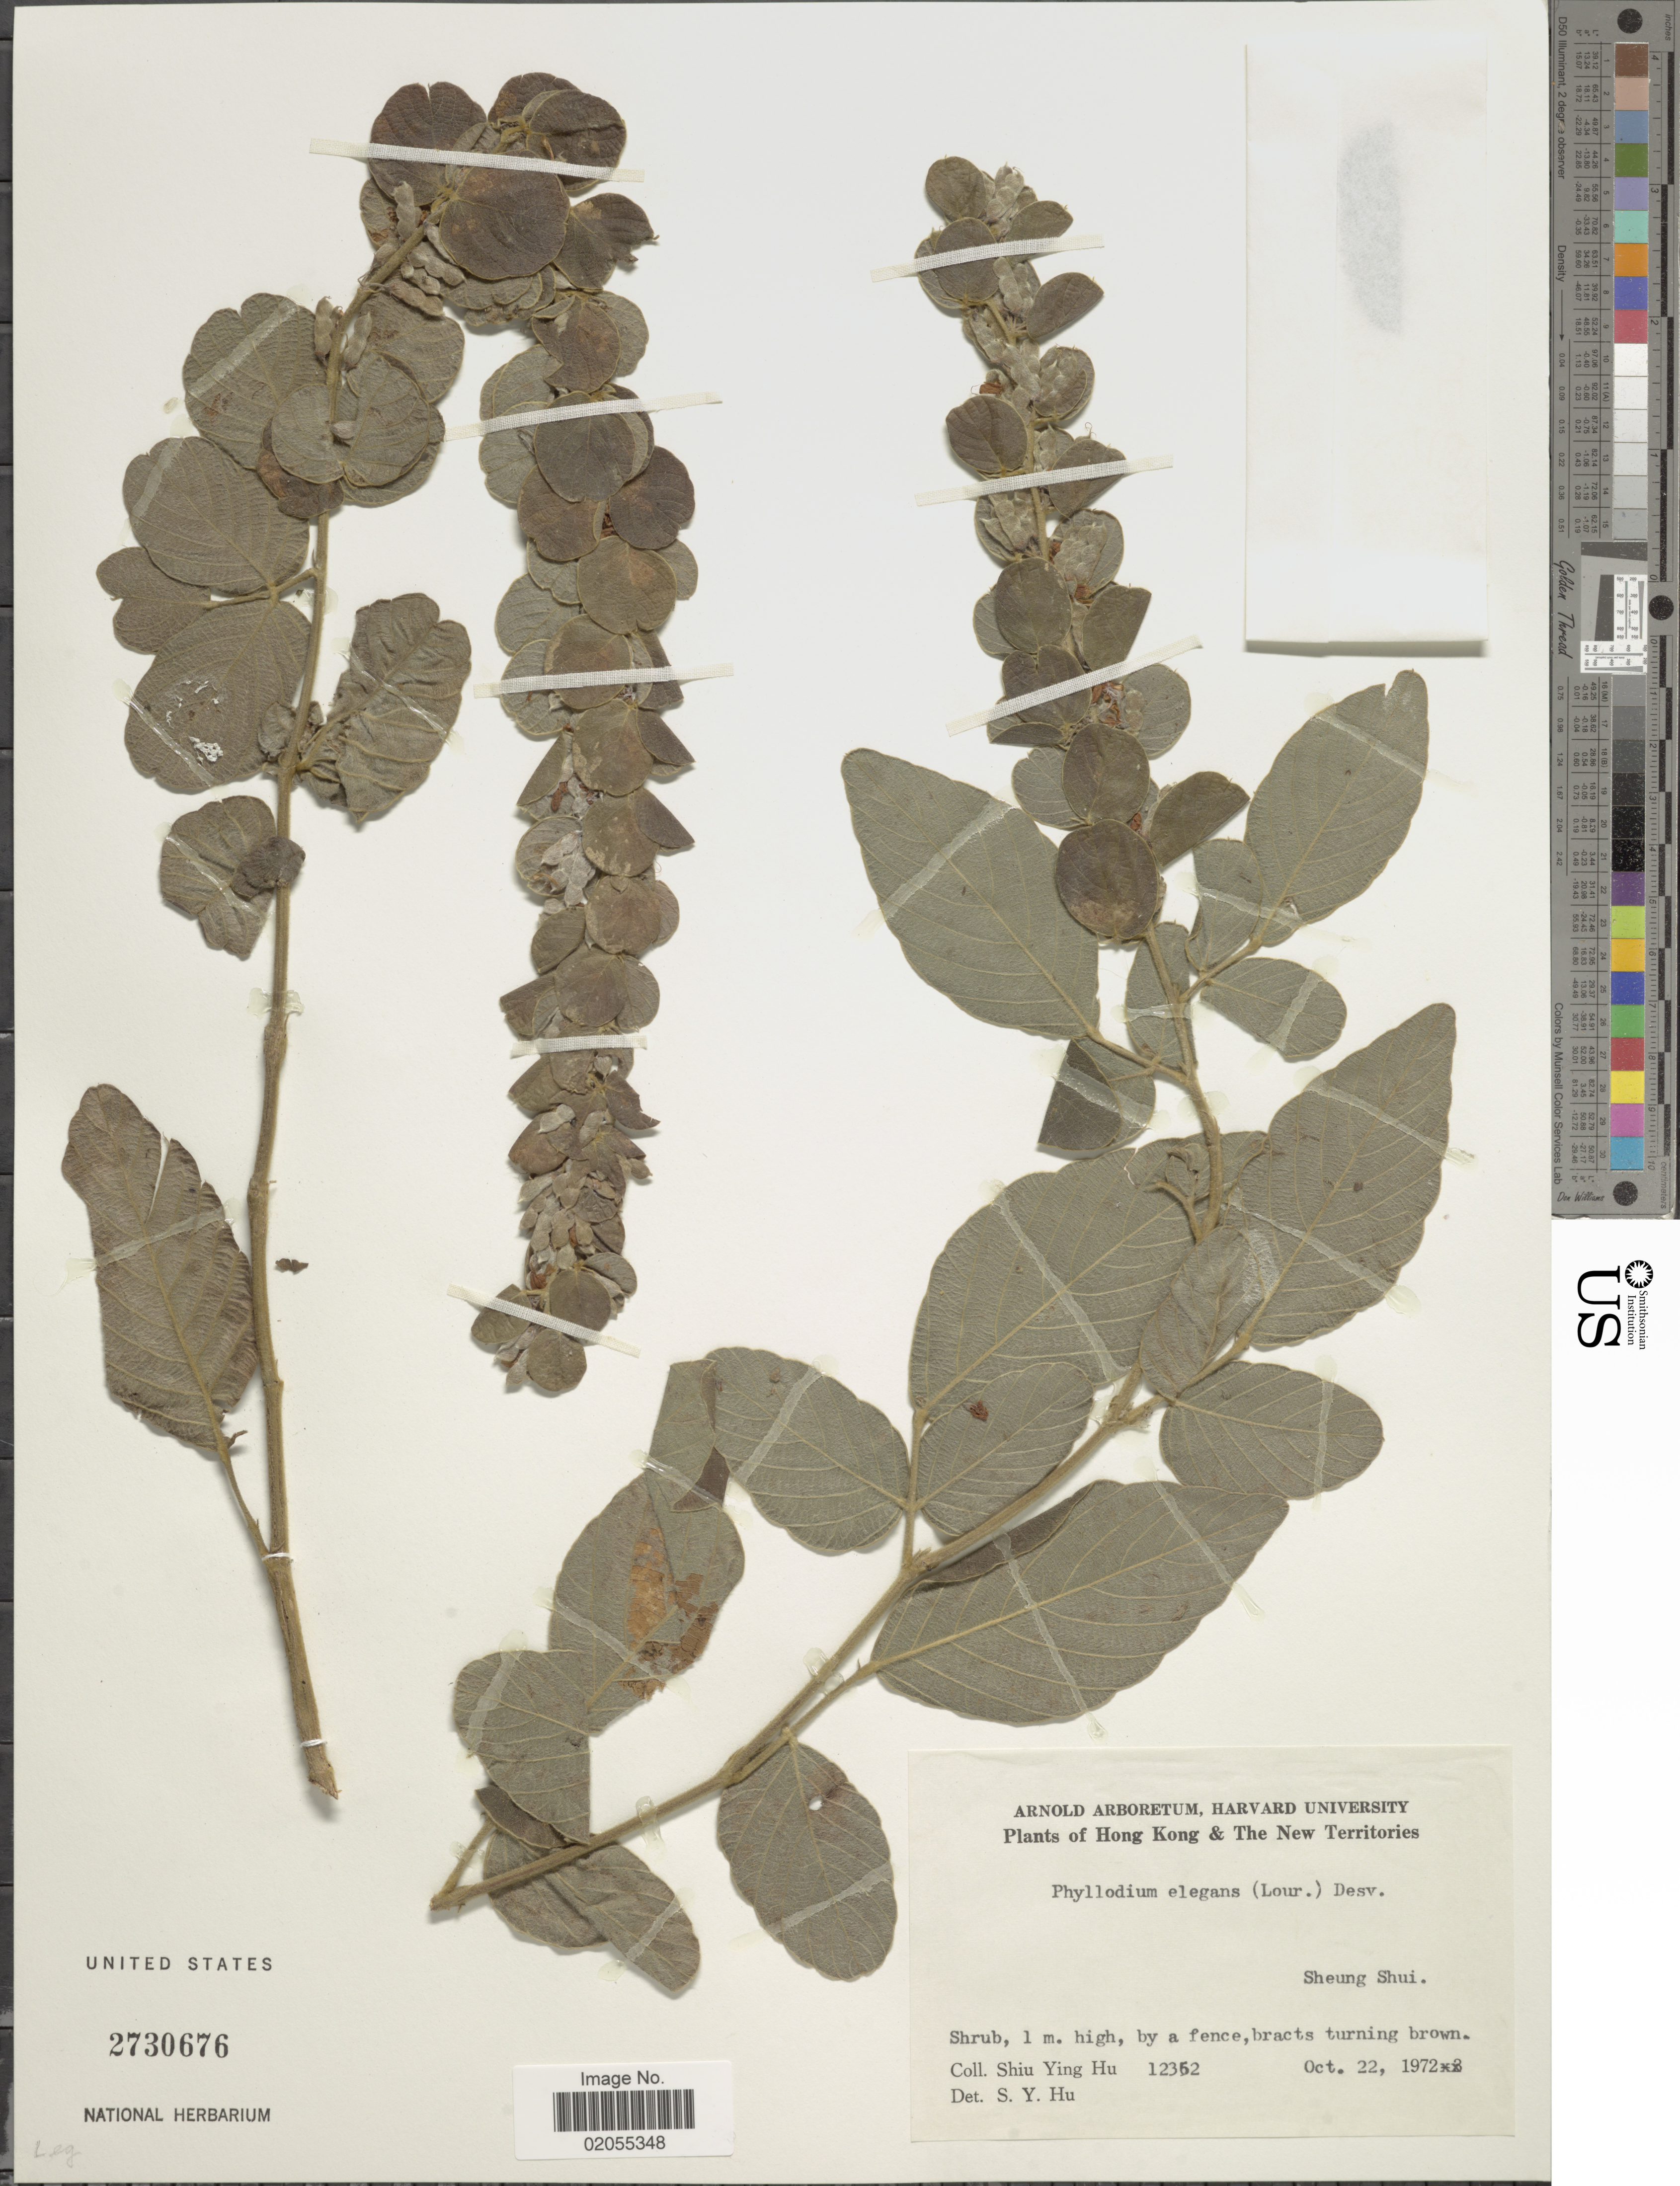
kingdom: Plantae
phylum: Tracheophyta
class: Magnoliopsida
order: Fabales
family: Fabaceae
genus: Phyllodium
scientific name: Phyllodium elegans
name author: (Lour.) Desv.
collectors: S. Y. Hu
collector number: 12352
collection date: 1972-10-22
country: China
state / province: Hong Kong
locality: The New Territories, Sheung Shui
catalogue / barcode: US 2730676